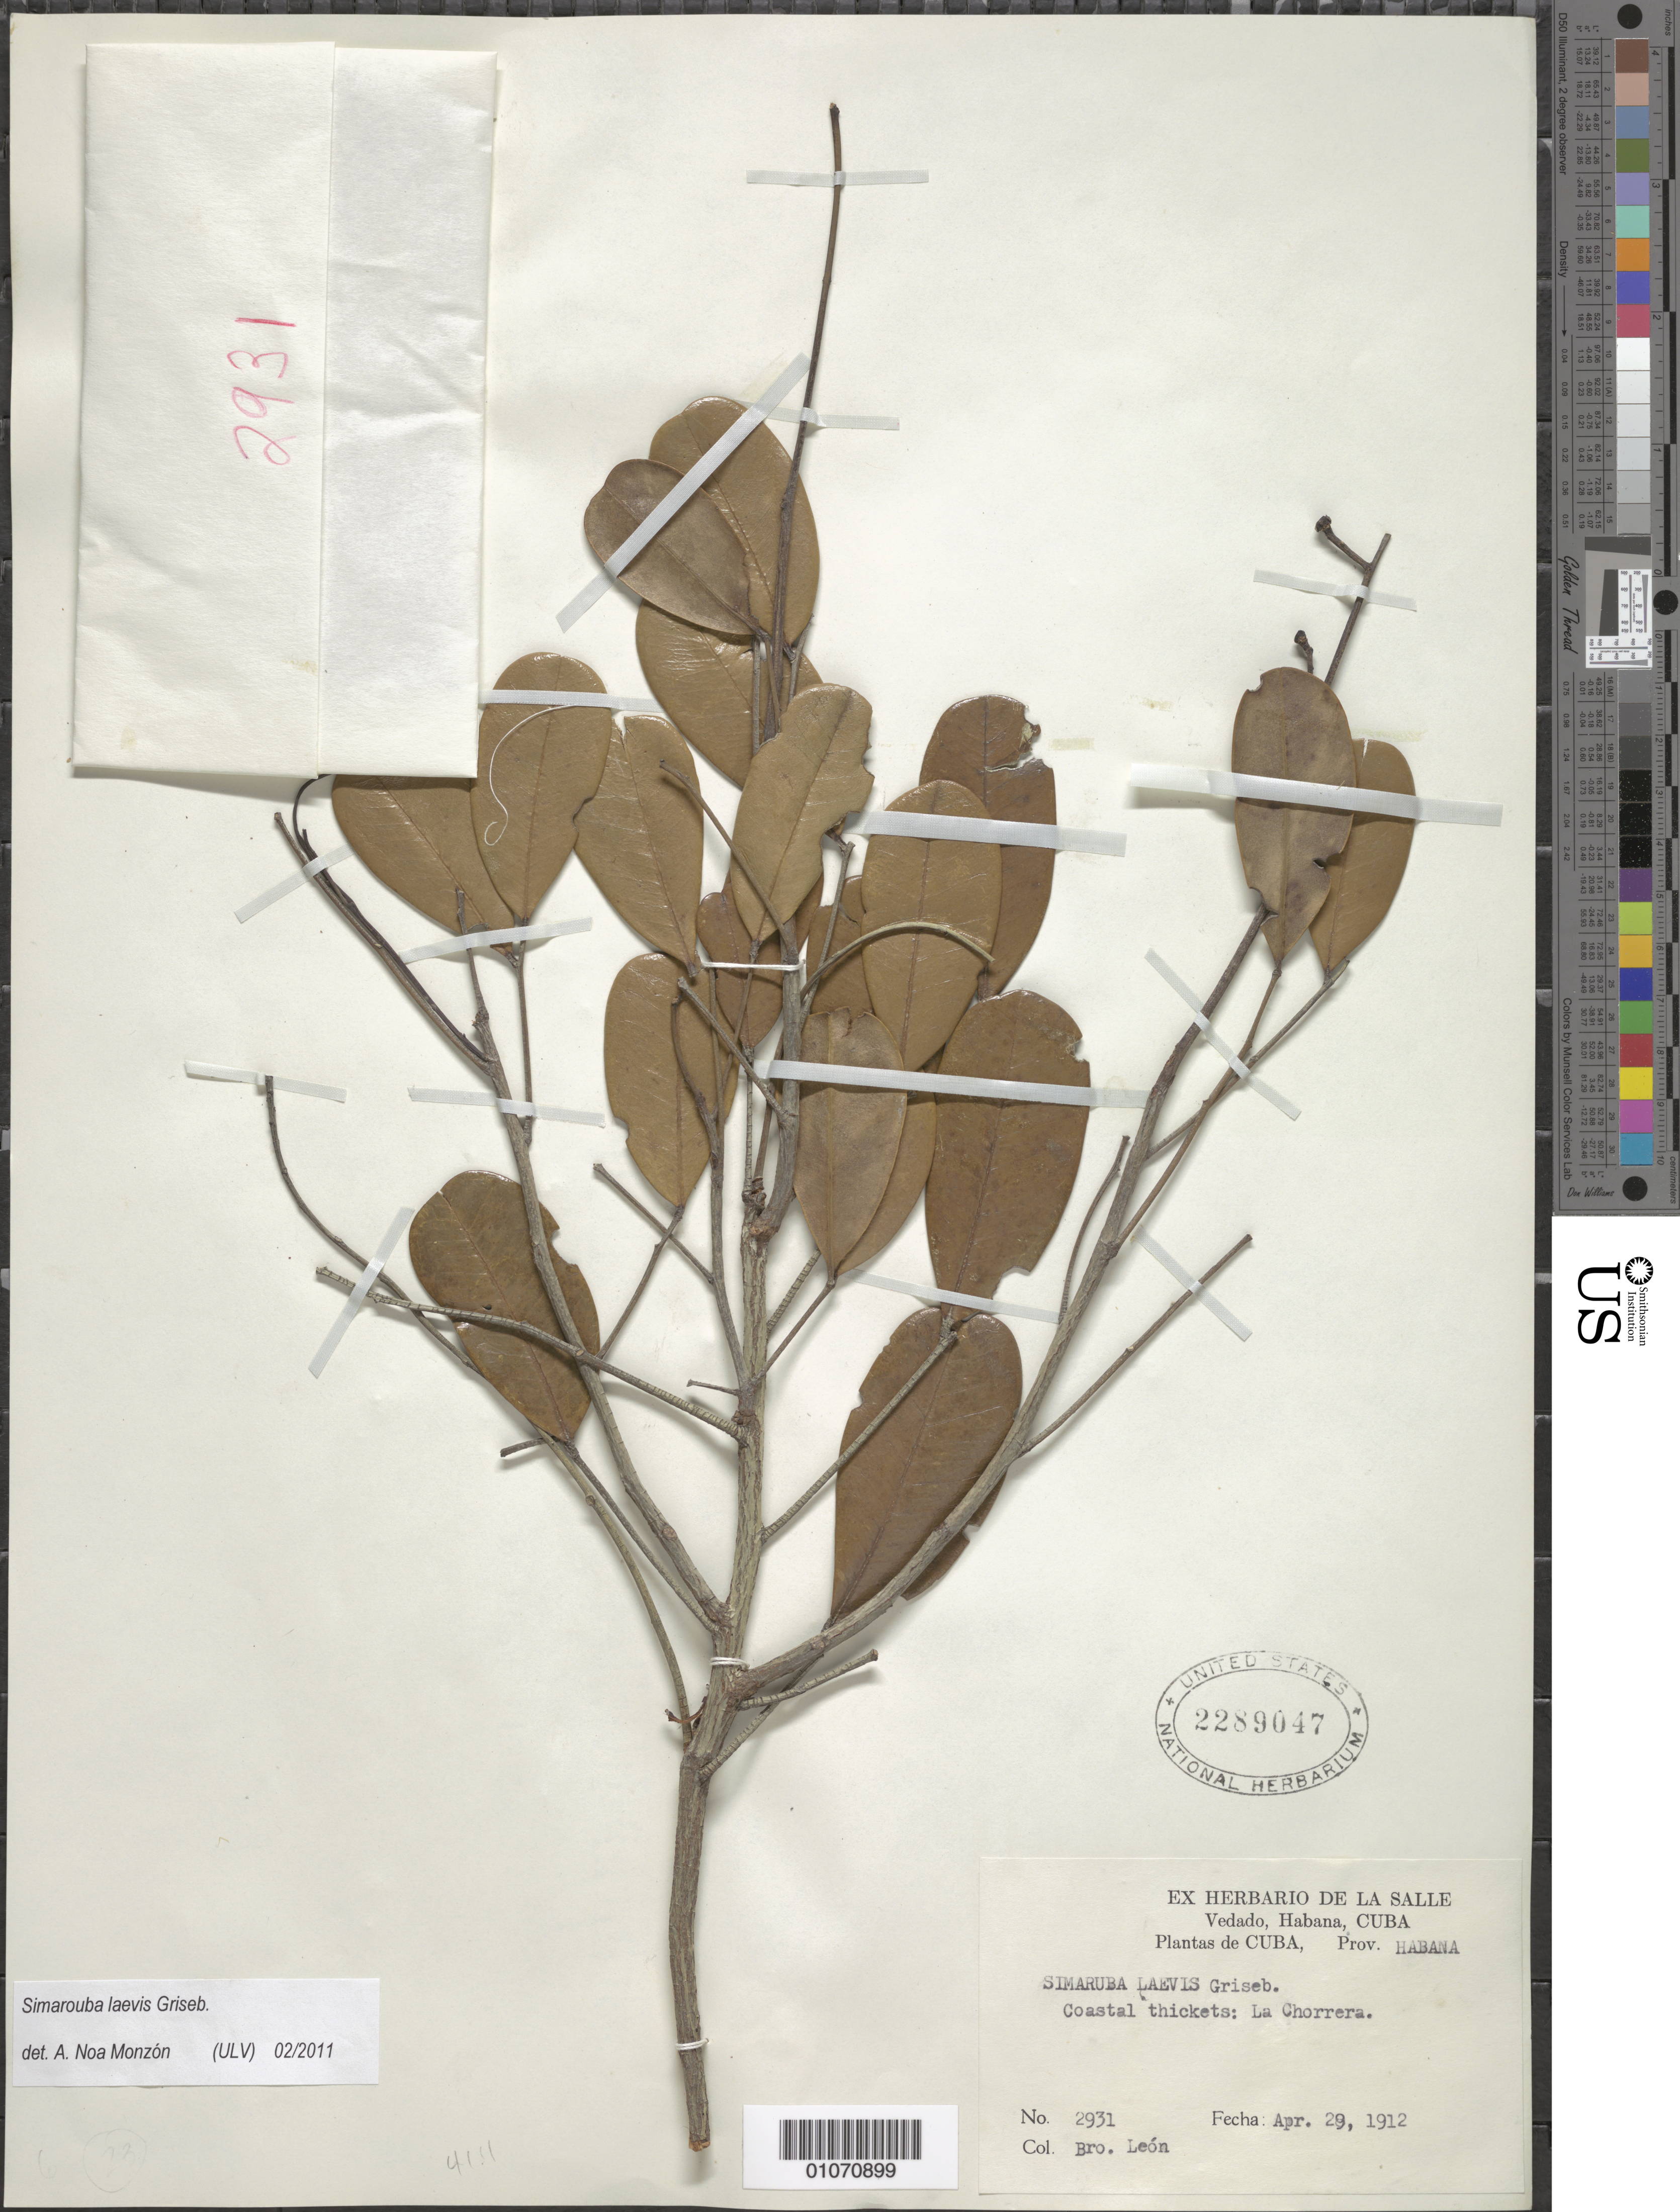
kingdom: Plantae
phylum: Tracheophyta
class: Magnoliopsida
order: Sapindales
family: Simaroubaceae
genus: Simarouba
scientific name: Simarouba laevis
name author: Griseb.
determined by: Noa Monzón, A.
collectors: Bro. León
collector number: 2931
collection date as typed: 29 Apr 1912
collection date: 1912-04-29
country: Cuba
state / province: La Habana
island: Cuba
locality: La Chorera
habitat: Coastal thickets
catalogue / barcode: US 2289047